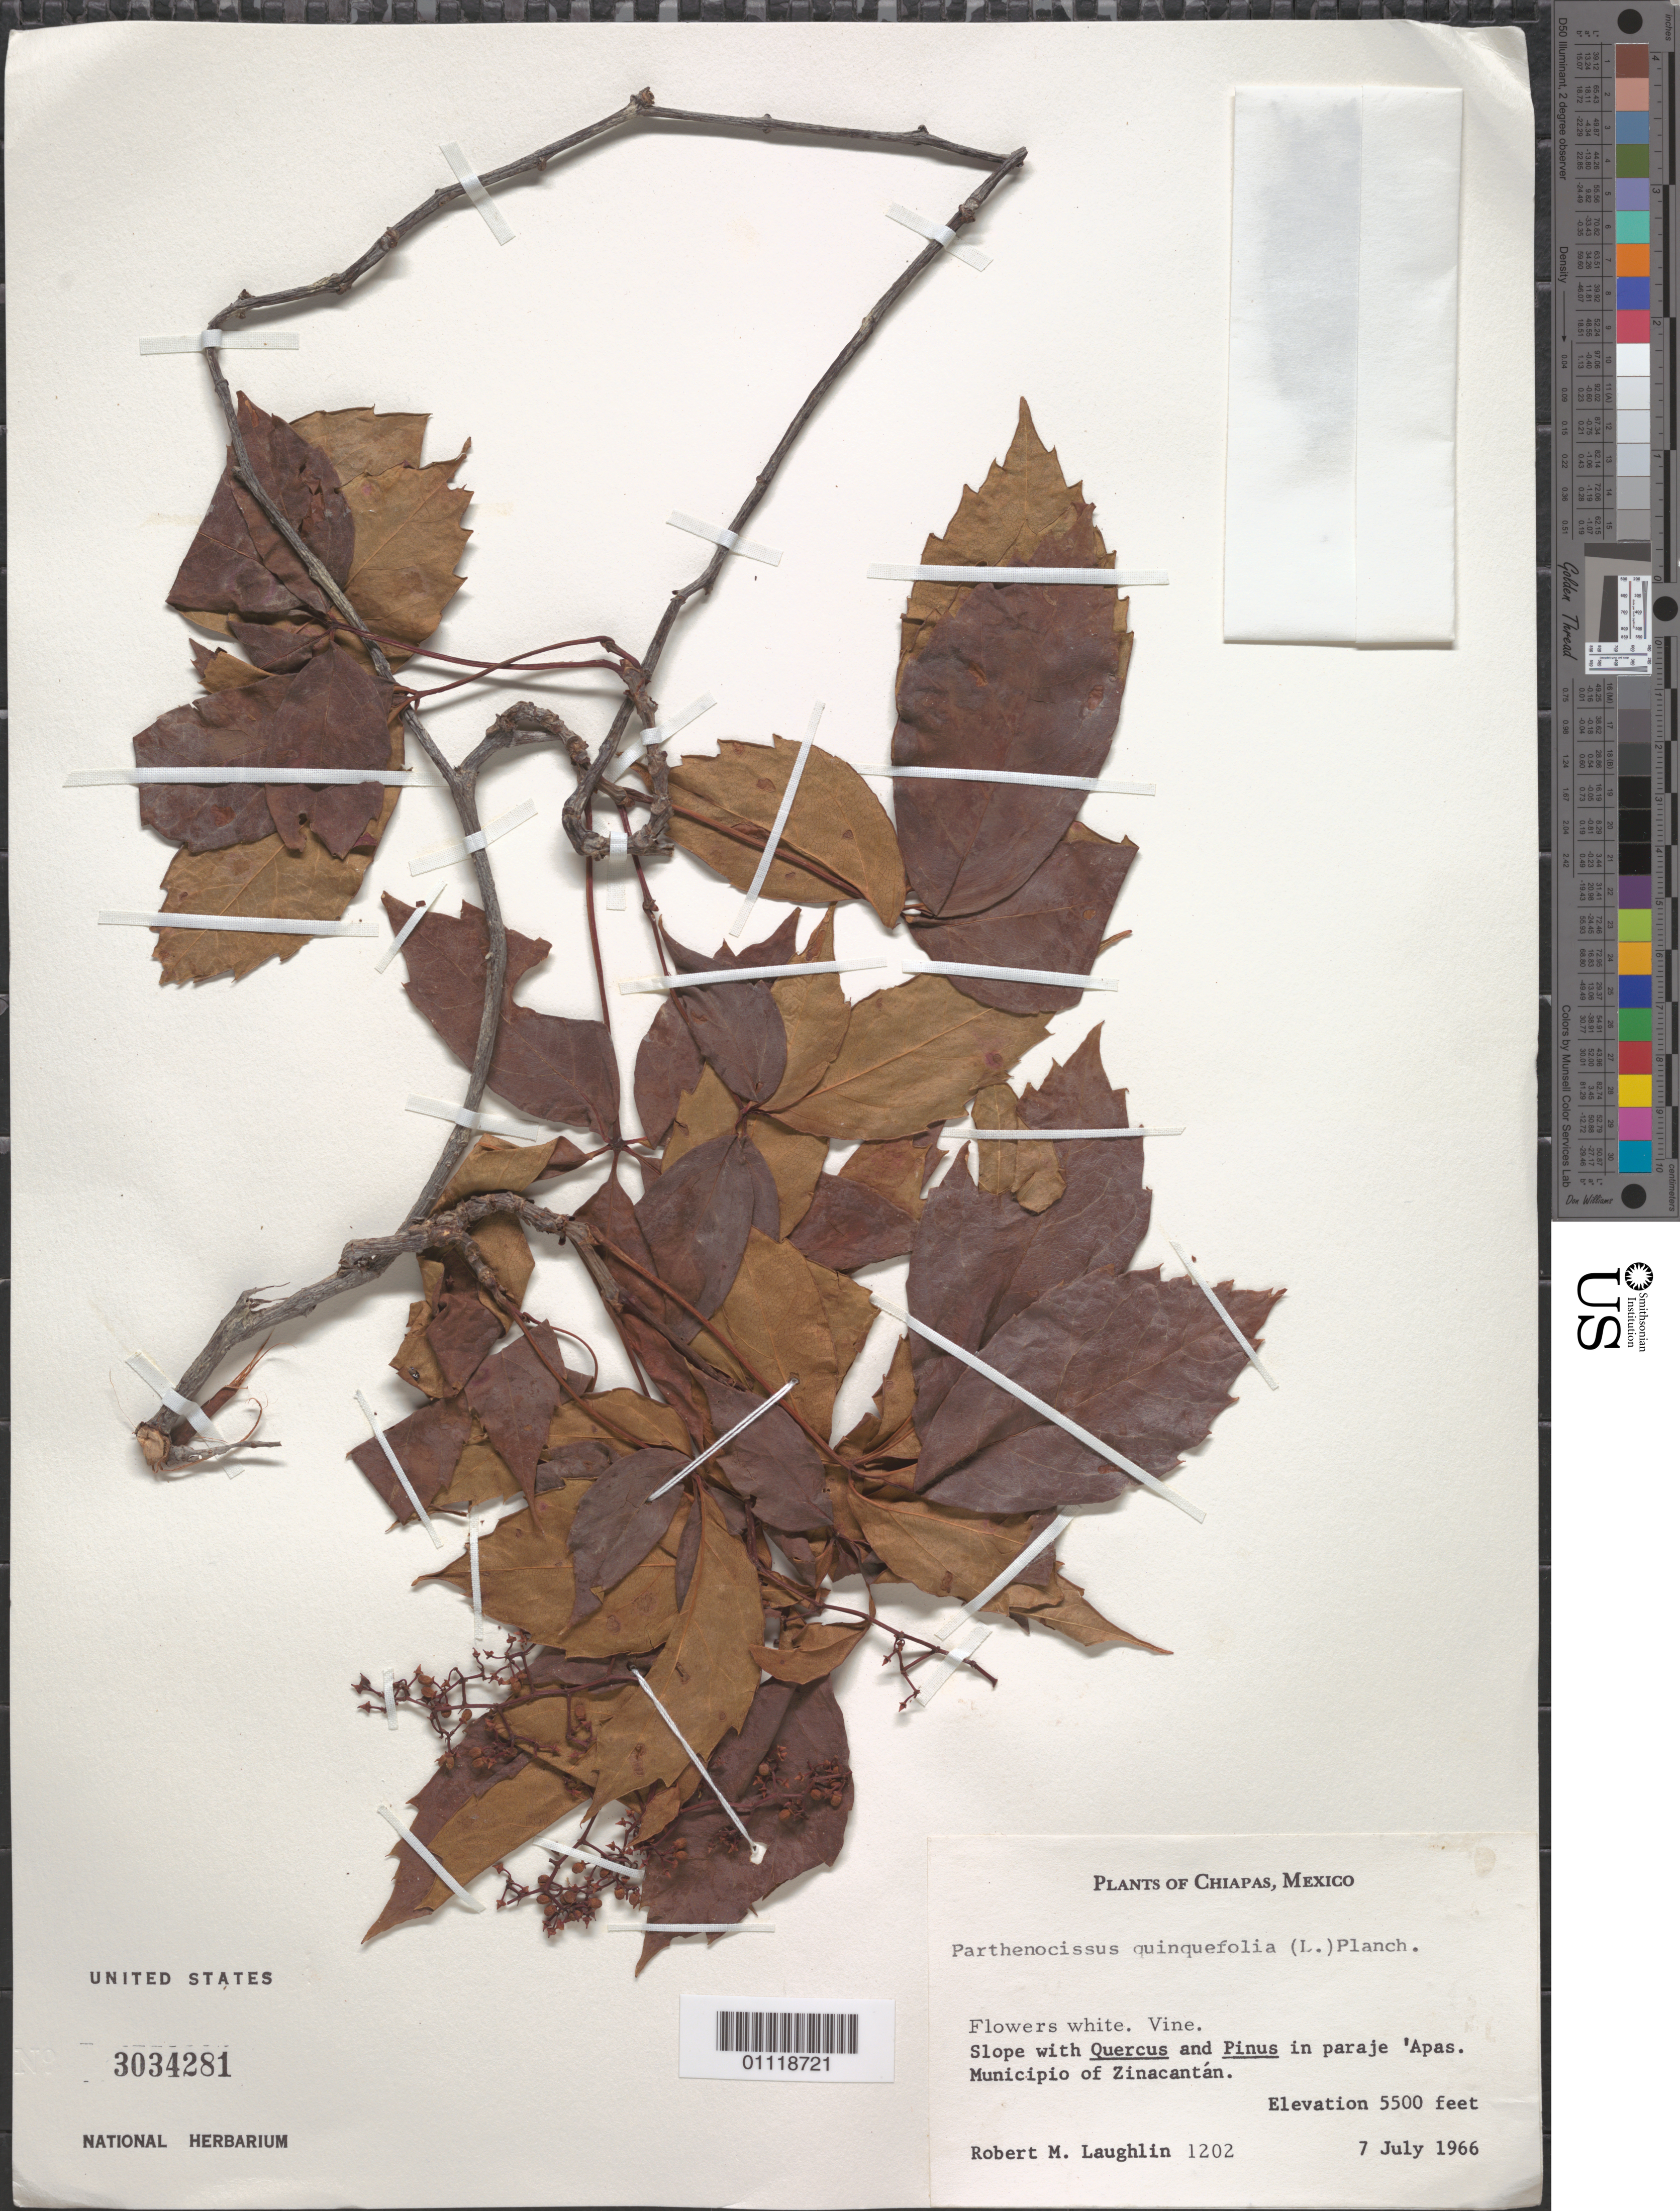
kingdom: Plantae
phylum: Tracheophyta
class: Magnoliopsida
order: Vitales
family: Vitaceae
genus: Parthenocissus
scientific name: Parthenocissus quinquefolia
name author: (L.) Planch.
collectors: R. M. Laughlin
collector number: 1202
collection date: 1966-07-07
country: Mexico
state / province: Chiapas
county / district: Zinacantán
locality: Paraje 'Apas.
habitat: Vine.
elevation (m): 1676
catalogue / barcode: US 3034281